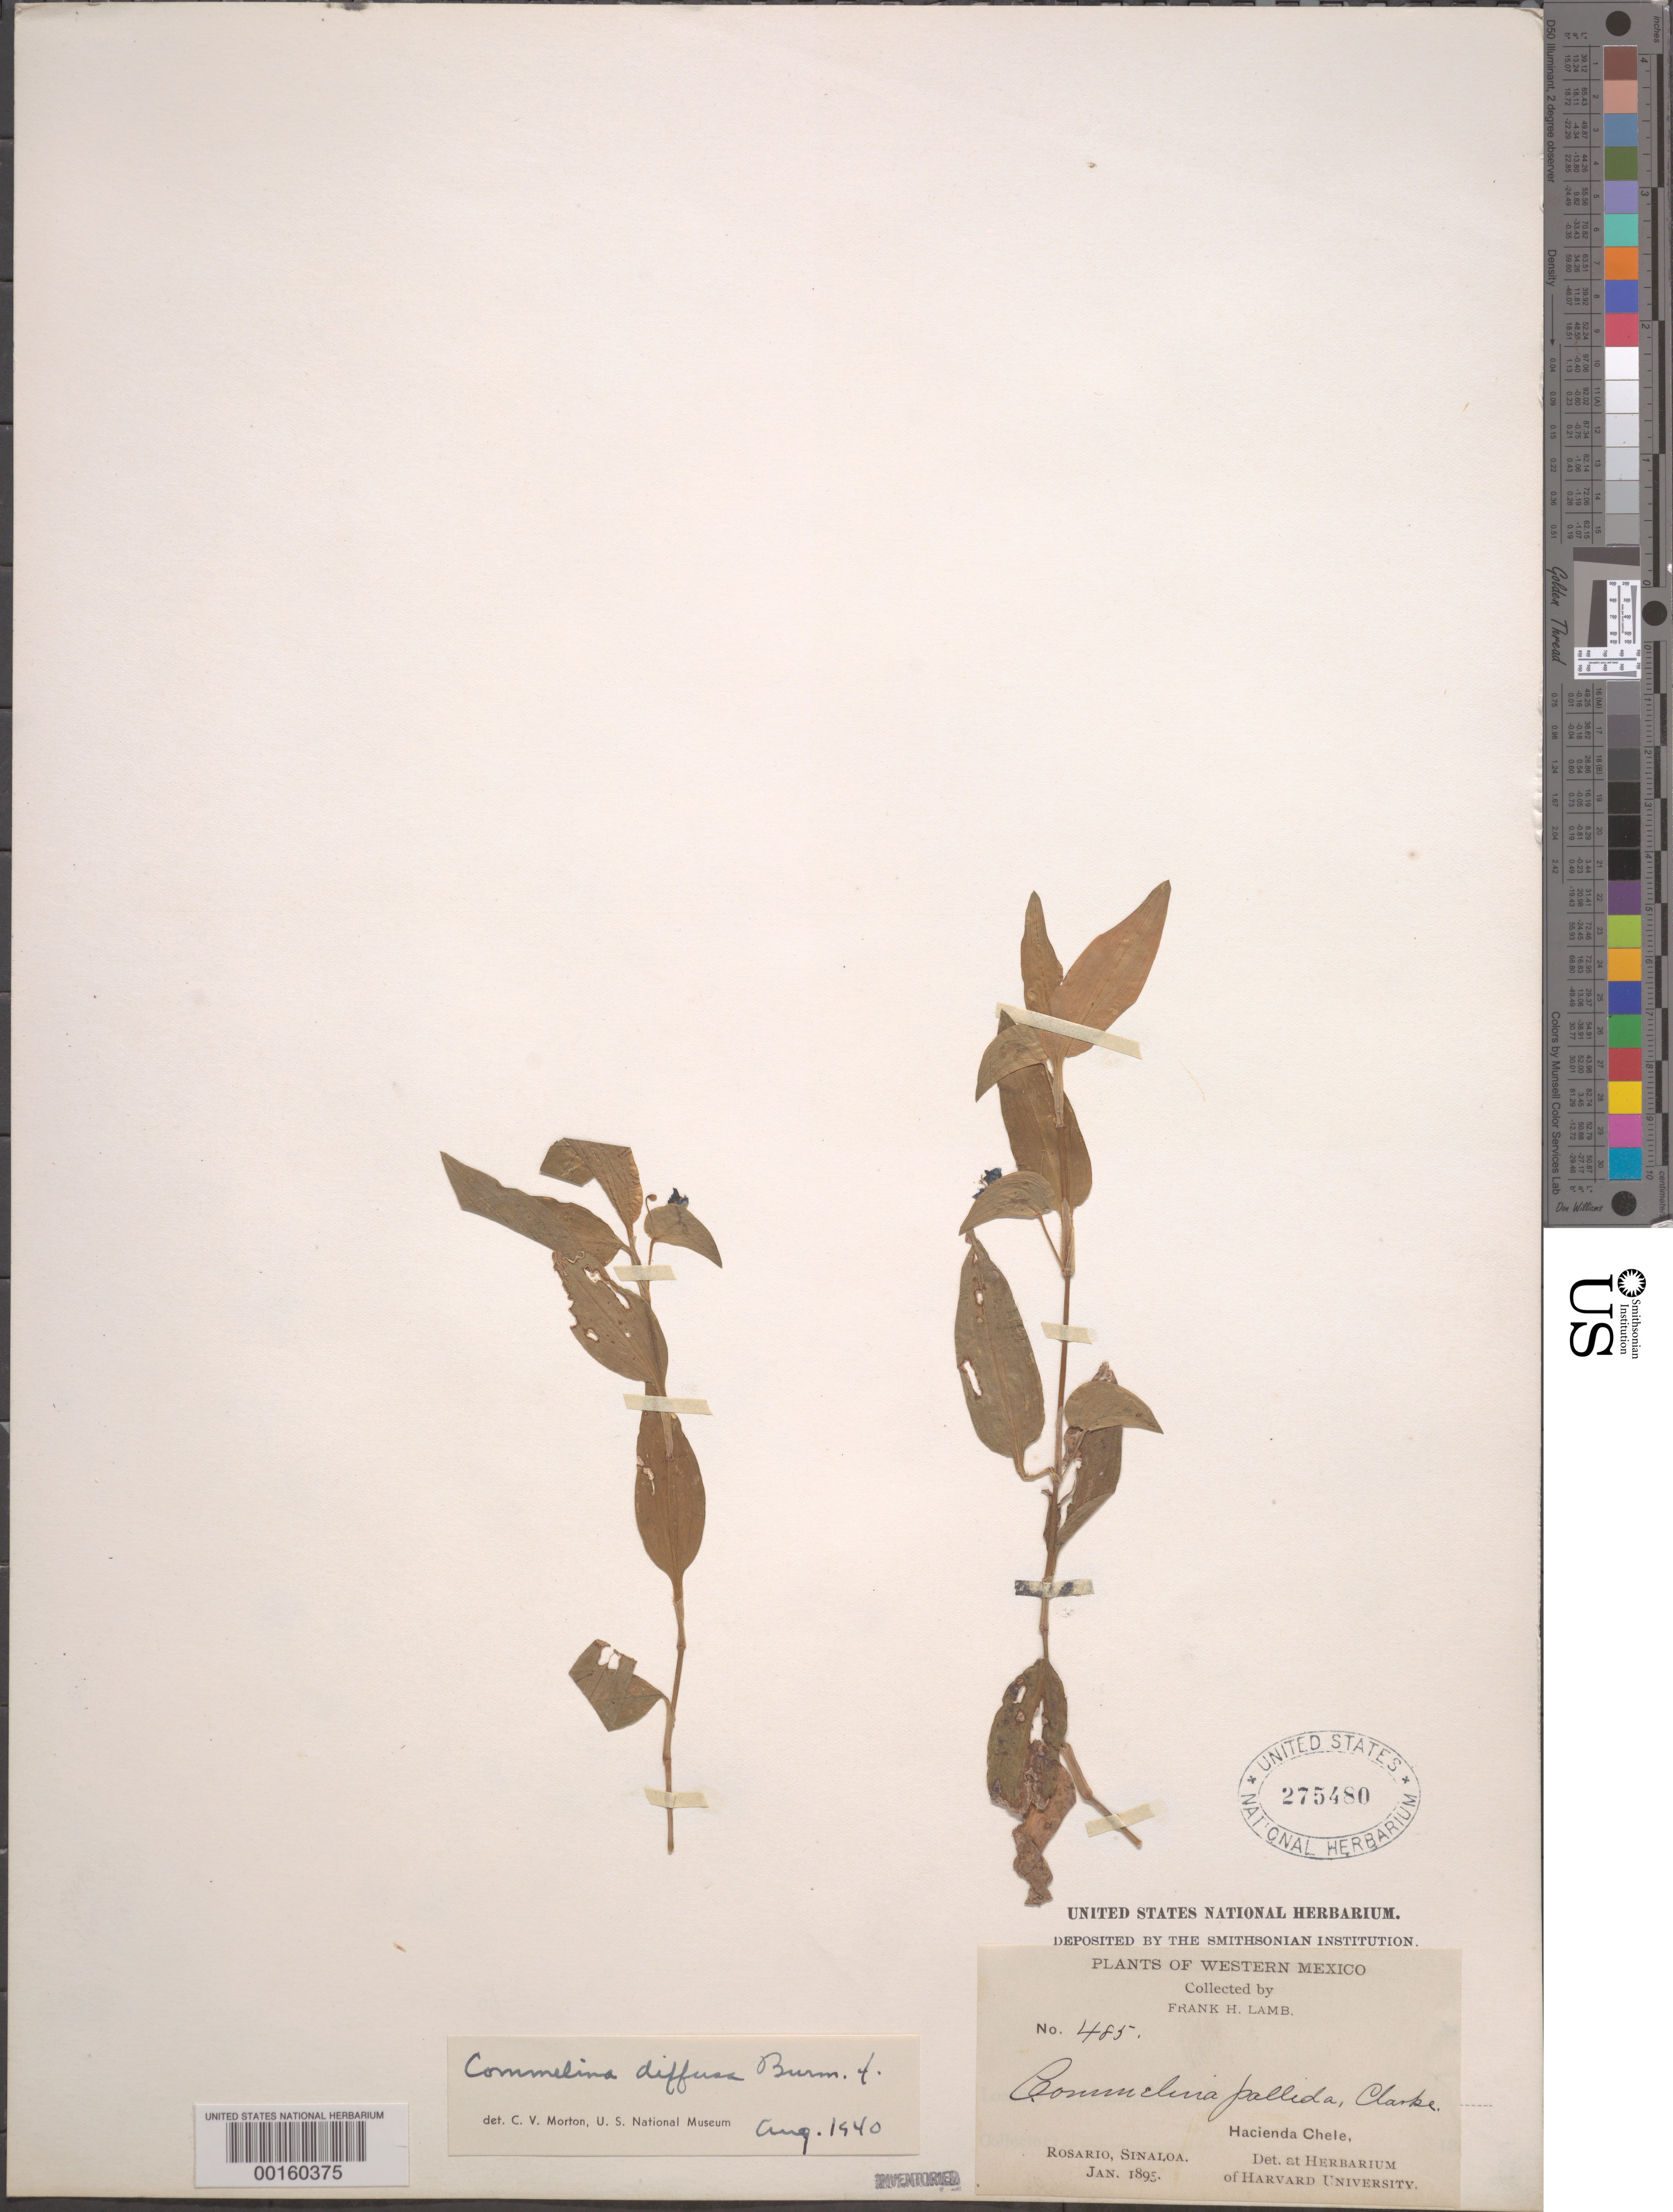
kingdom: Plantae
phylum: Tracheophyta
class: Liliopsida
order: Commelinales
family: Commelinaceae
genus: Commelina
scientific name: Commelina diffusa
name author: Burm. f.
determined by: Morton, C. V.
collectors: F. H. Lamb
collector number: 485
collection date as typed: Jan 1895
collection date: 1895-01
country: Mexico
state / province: Sinaloa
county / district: Rosario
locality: Hacienda Chele.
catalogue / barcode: US 275480